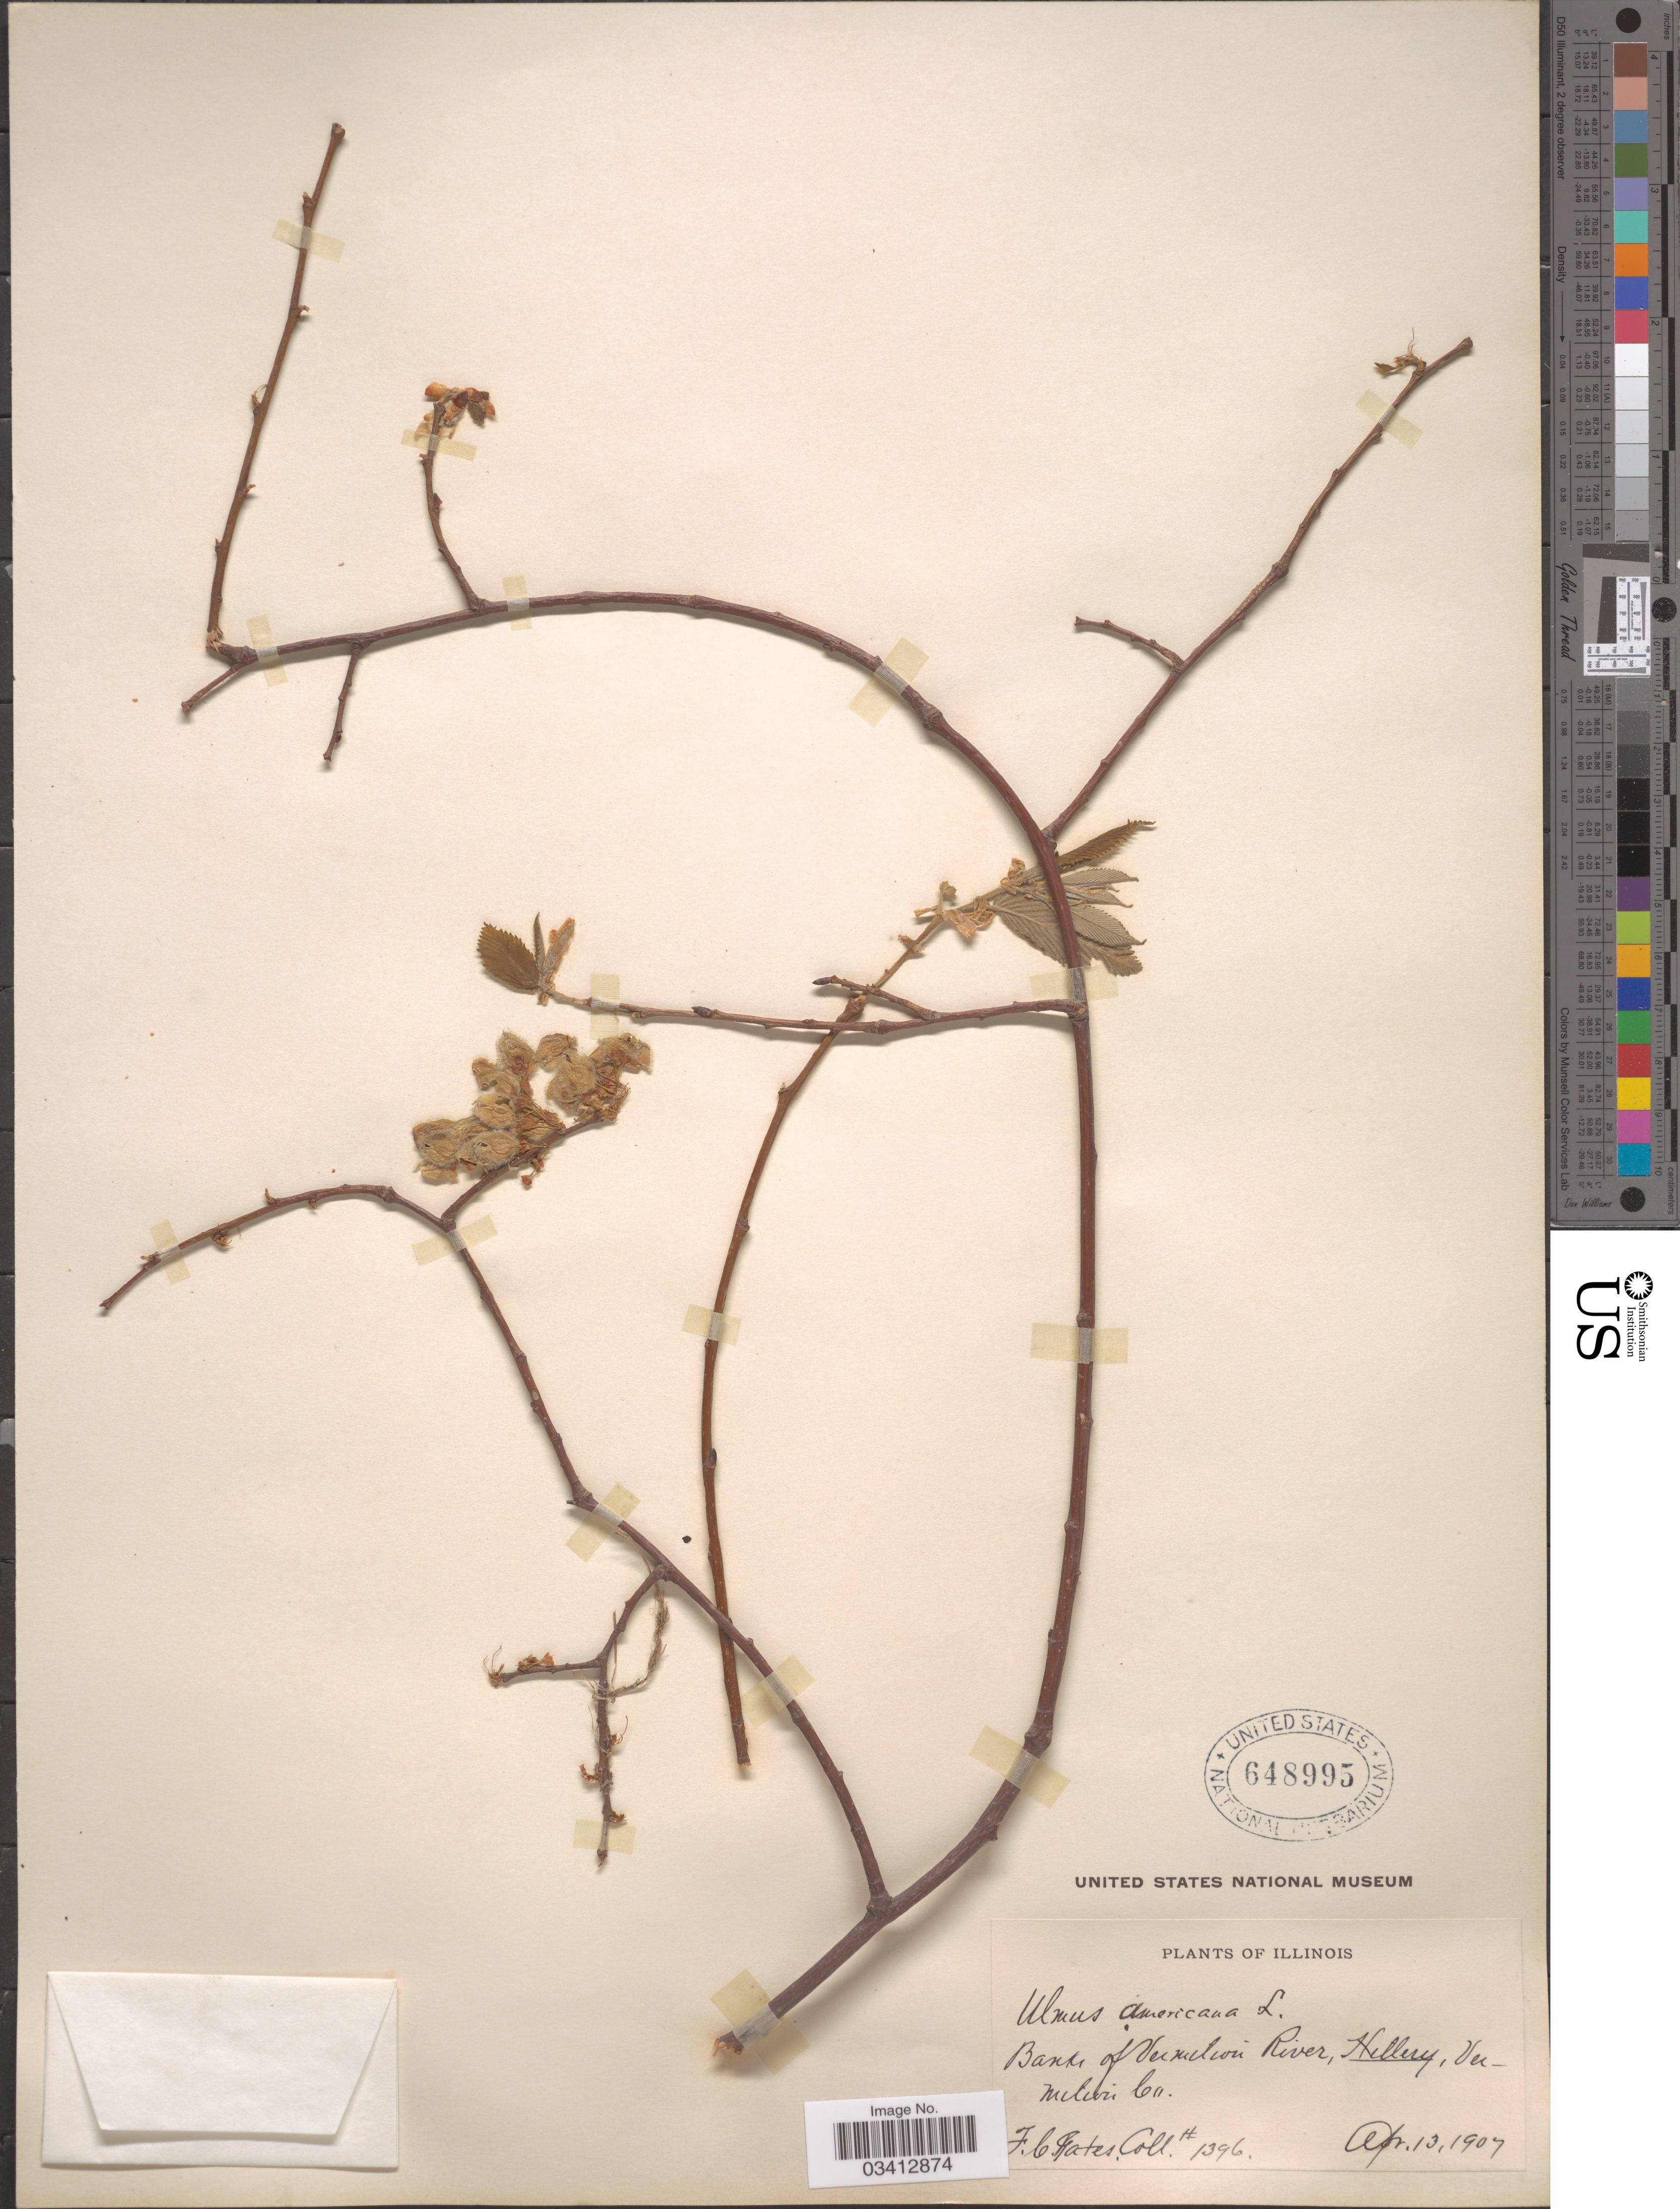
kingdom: Plantae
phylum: Tracheophyta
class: Magnoliopsida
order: Rosales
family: Ulmaceae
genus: Ulmus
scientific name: Ulmus americana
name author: L.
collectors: F. C. Gates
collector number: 1396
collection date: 1907-04-13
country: United States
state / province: Illinois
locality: Banks of Vermilion River, Hillery, Vermilion Co.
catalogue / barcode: US 648995